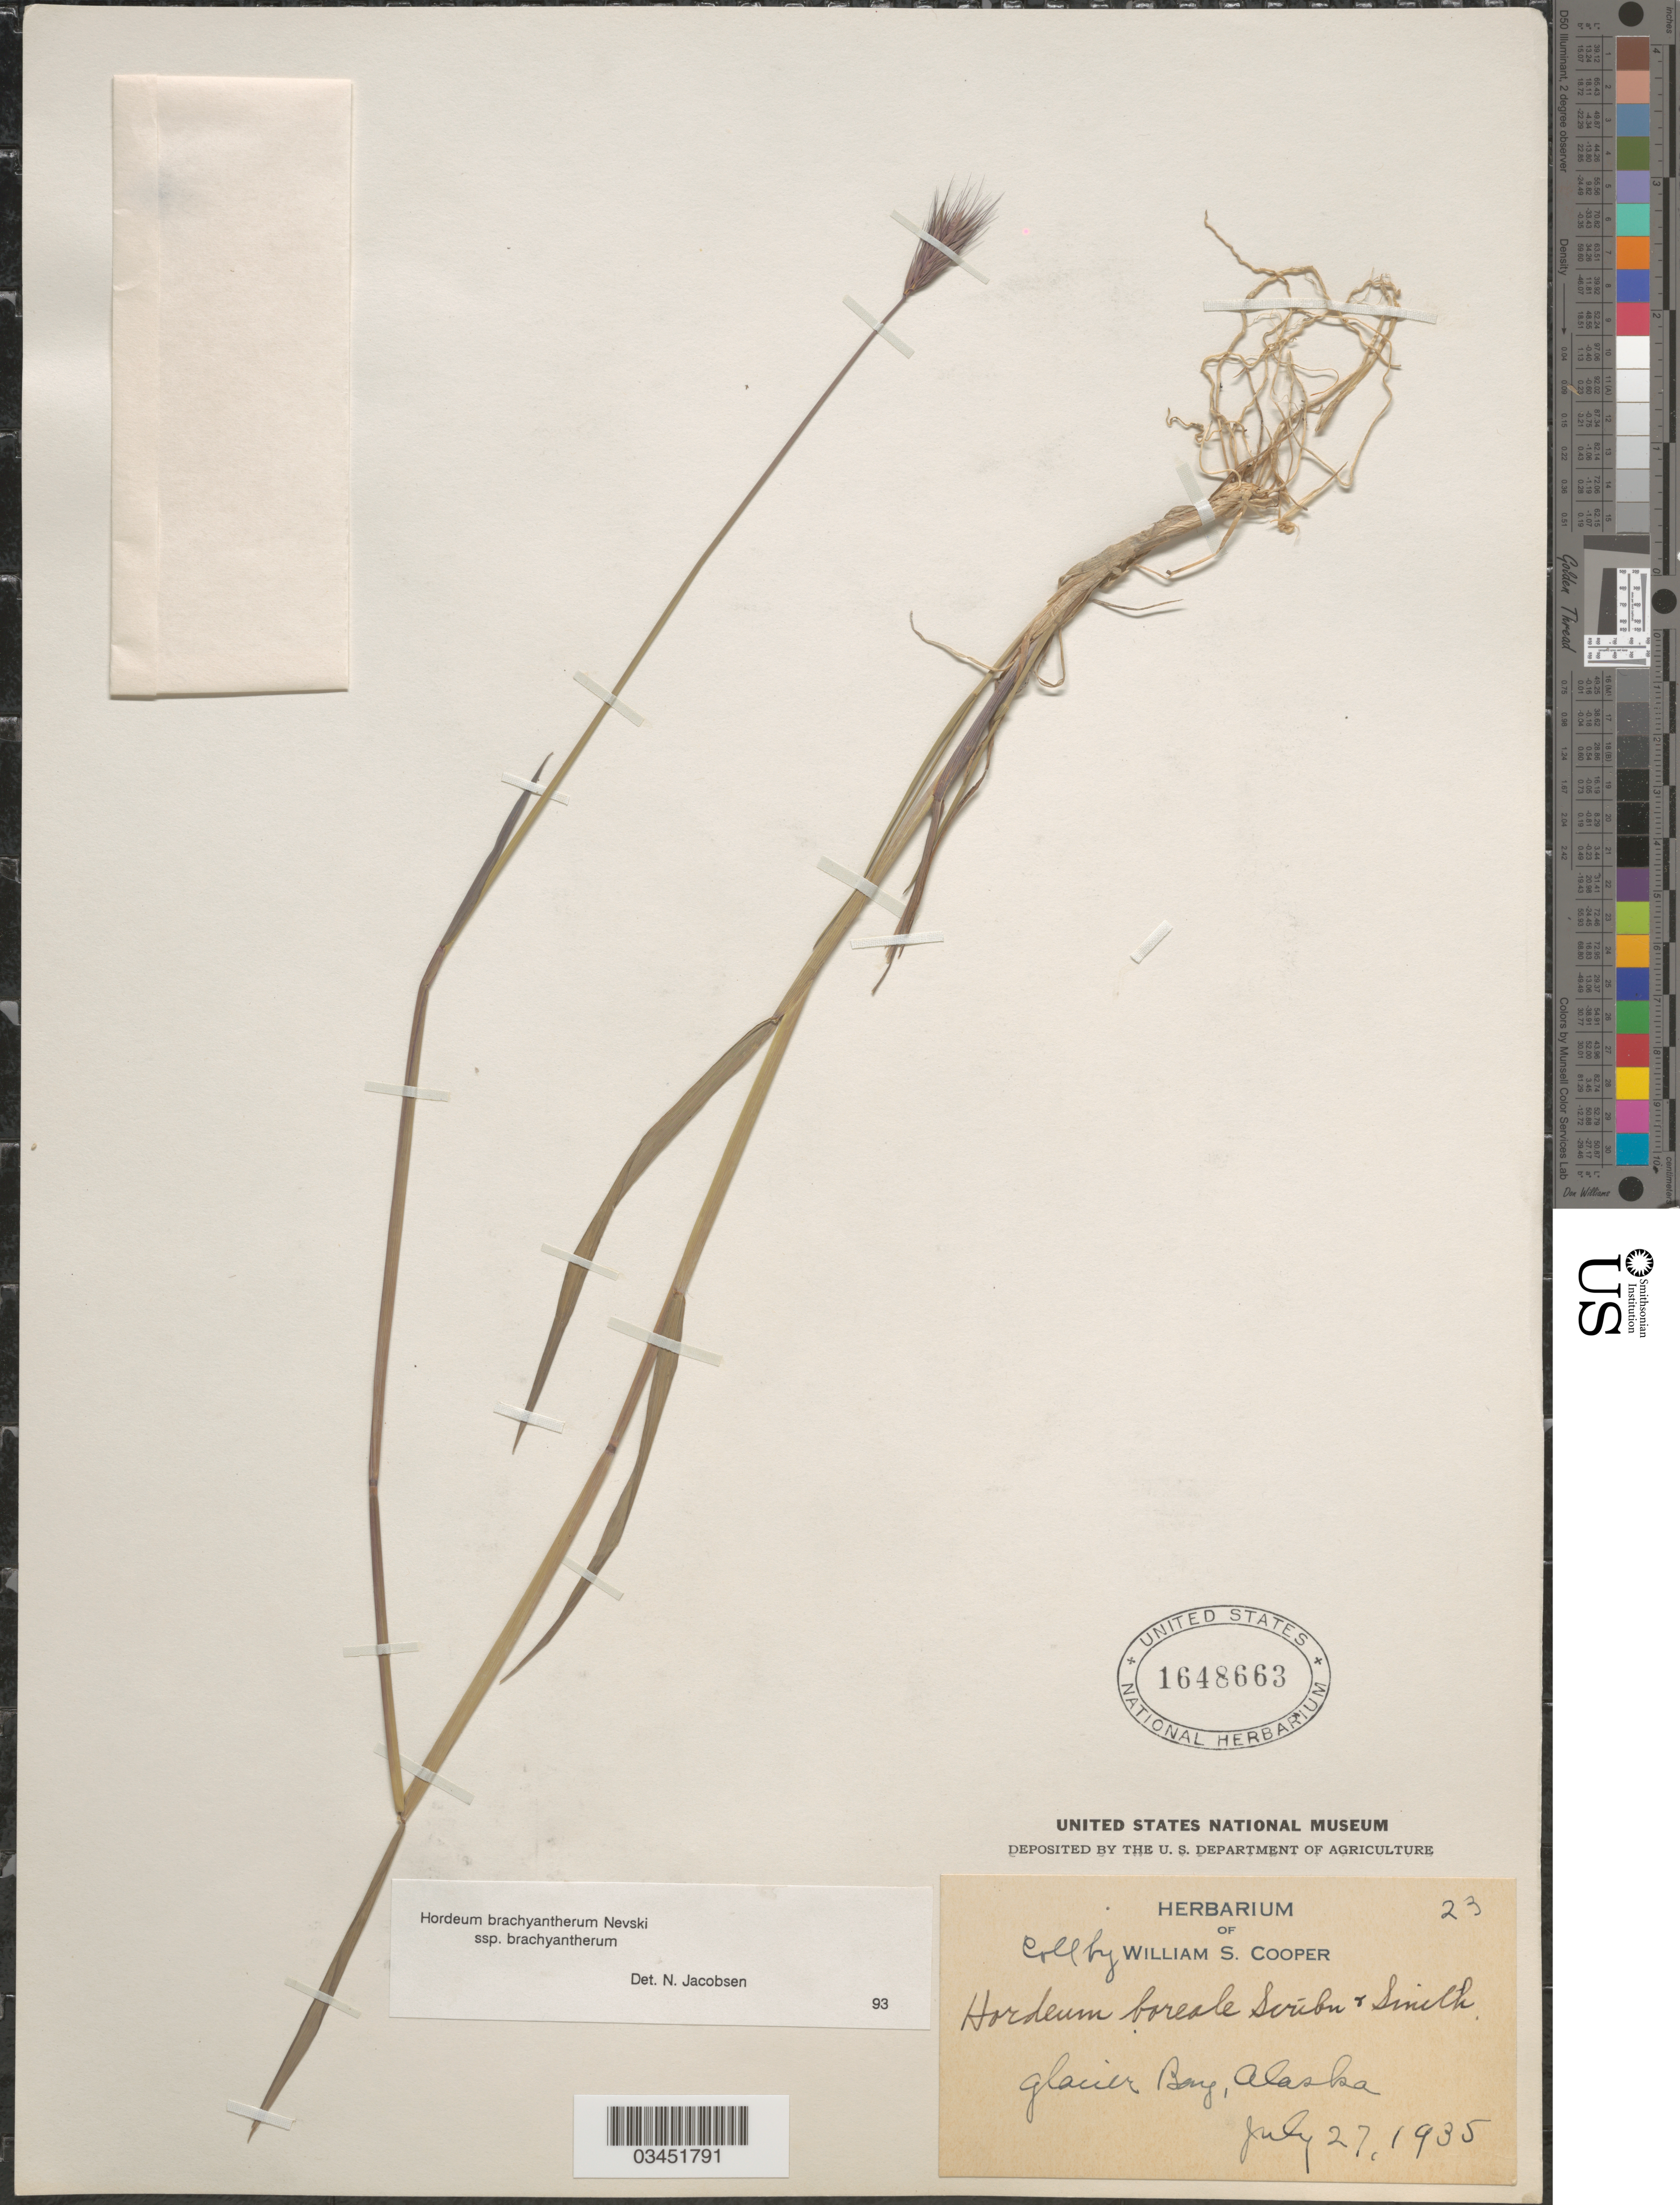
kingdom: Plantae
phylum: Tracheophyta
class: Liliopsida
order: Poales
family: Poaceae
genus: Hordeum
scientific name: Hordeum brachyantherum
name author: Nevski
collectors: W. Cooper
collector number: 23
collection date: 1935-07-27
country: United States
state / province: Alaska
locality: Glacier Bay.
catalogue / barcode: US 1648663